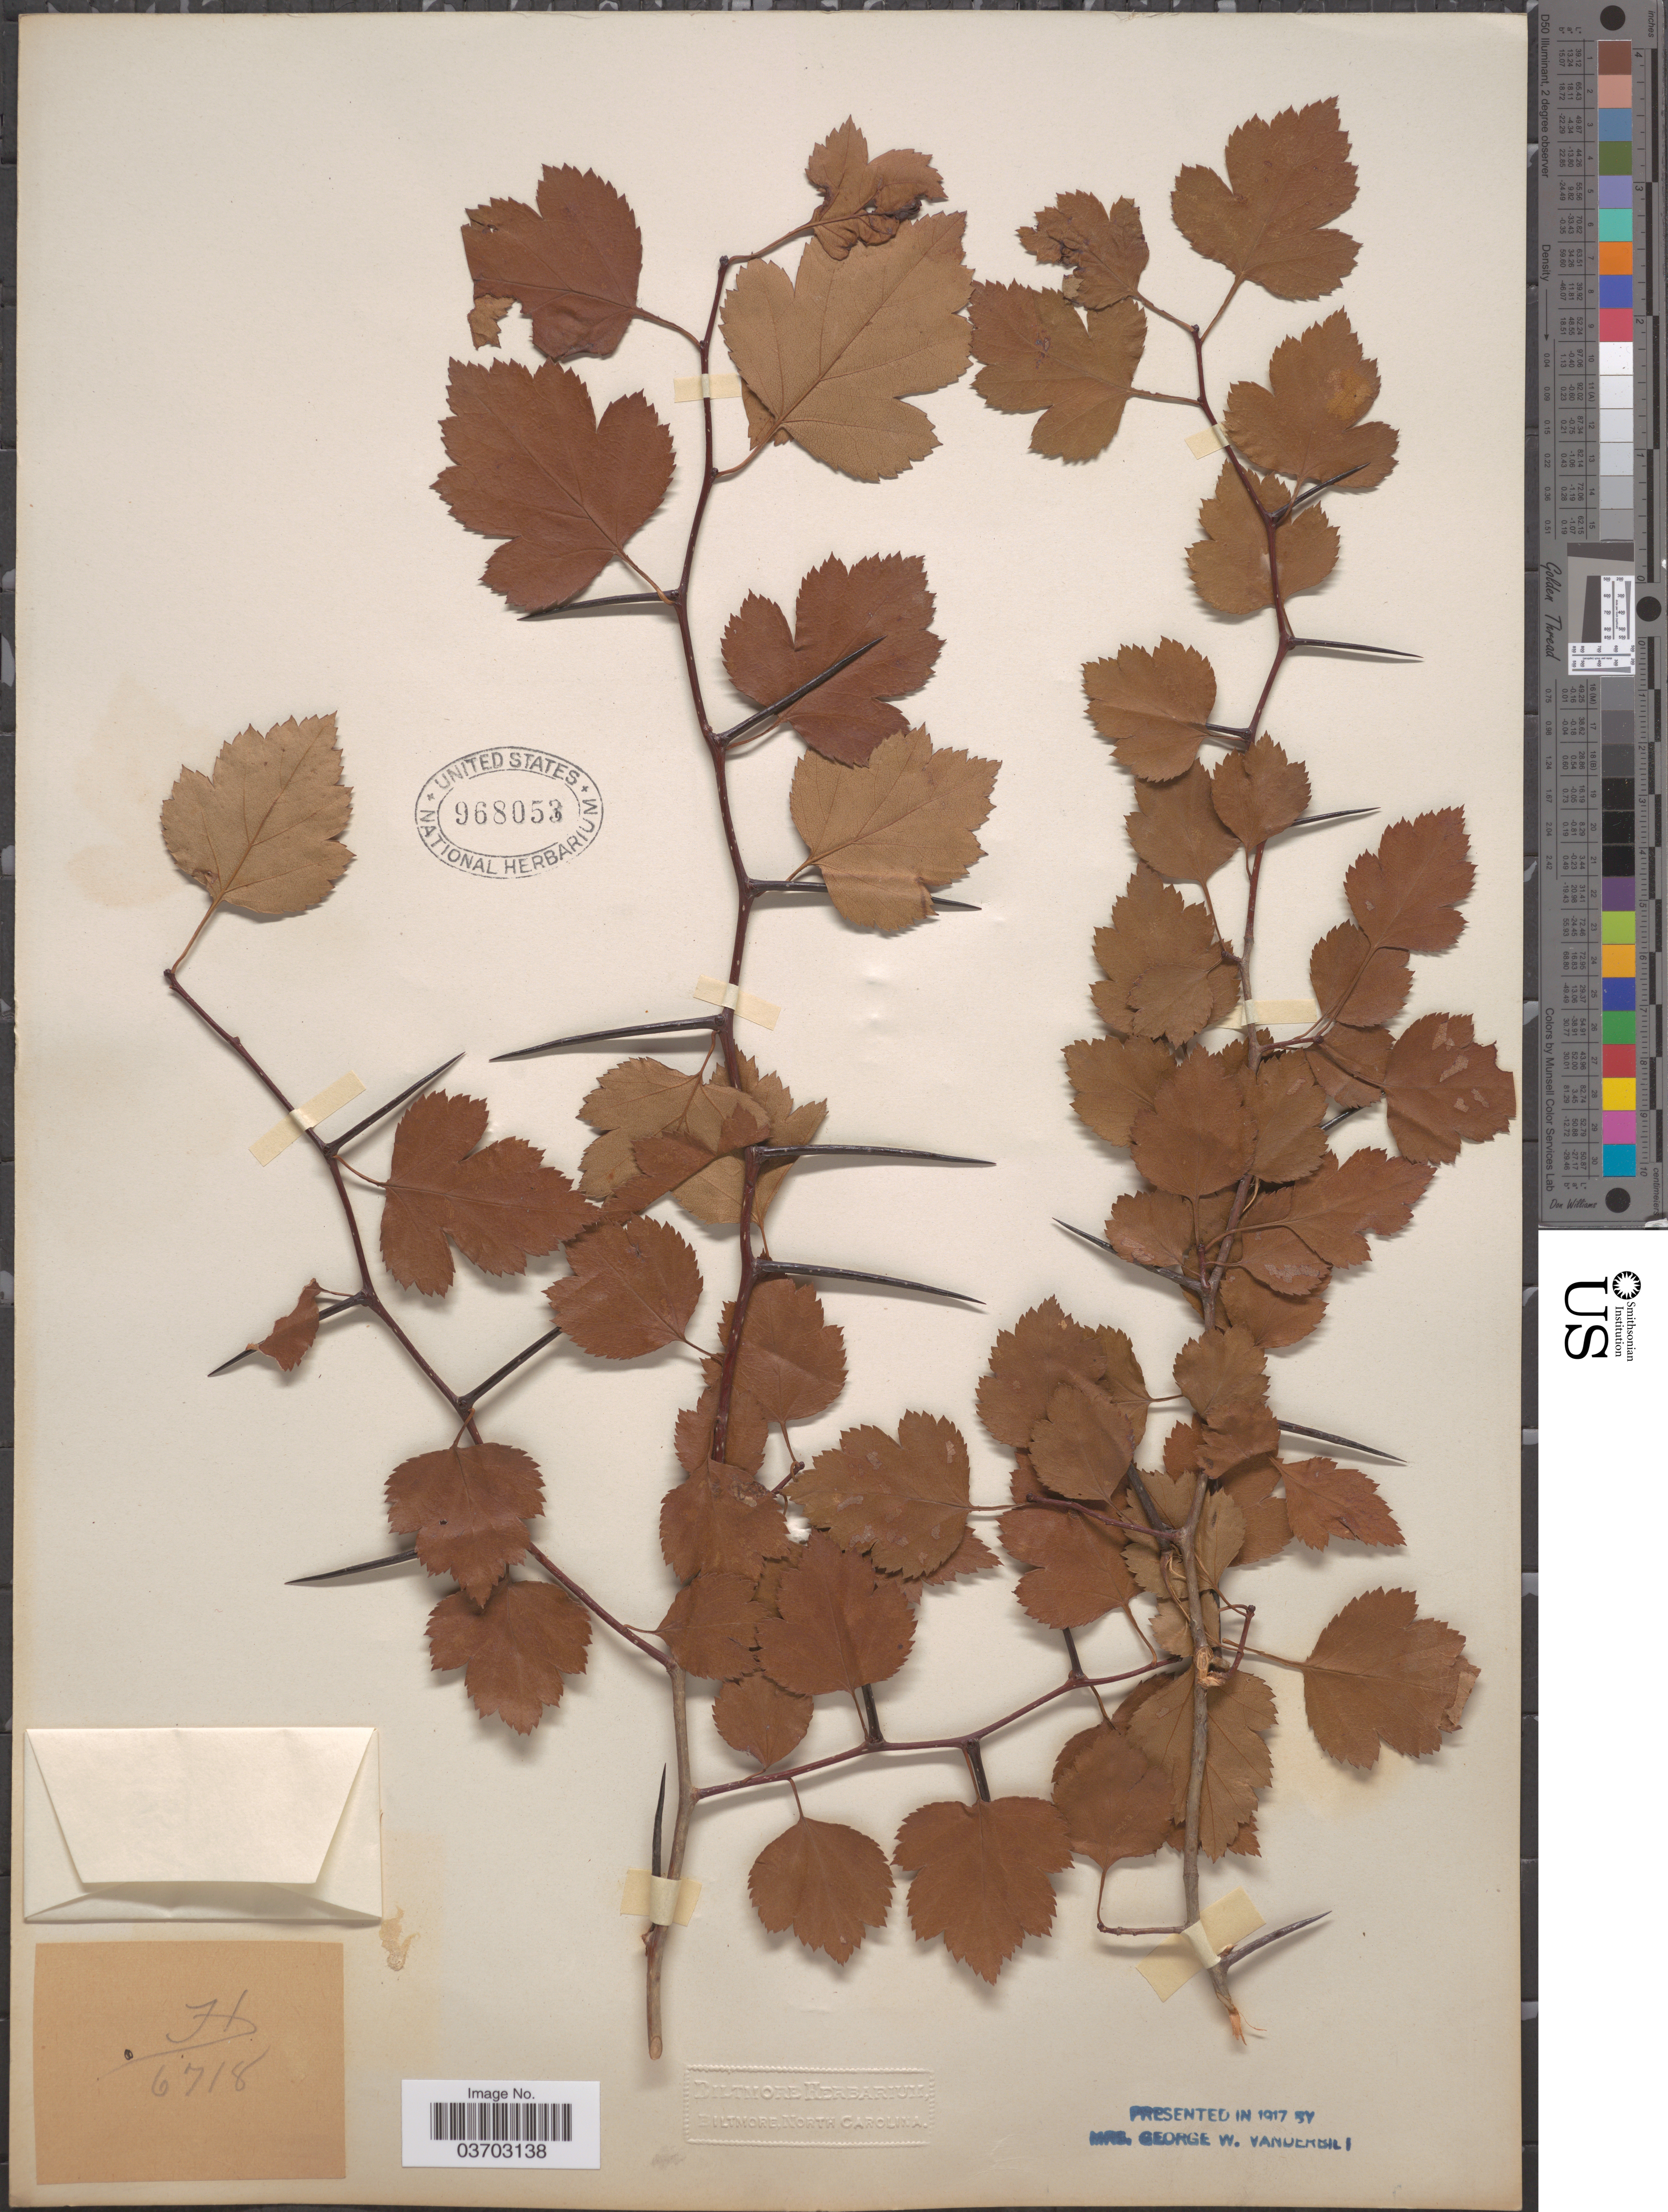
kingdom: Plantae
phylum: Tracheophyta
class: Magnoliopsida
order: Rosales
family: Rosaceae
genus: Crataegus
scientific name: Crataegus sp.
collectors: ex herb. Biltmore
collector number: H6718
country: United States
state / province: North Carolina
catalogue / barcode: US 968053